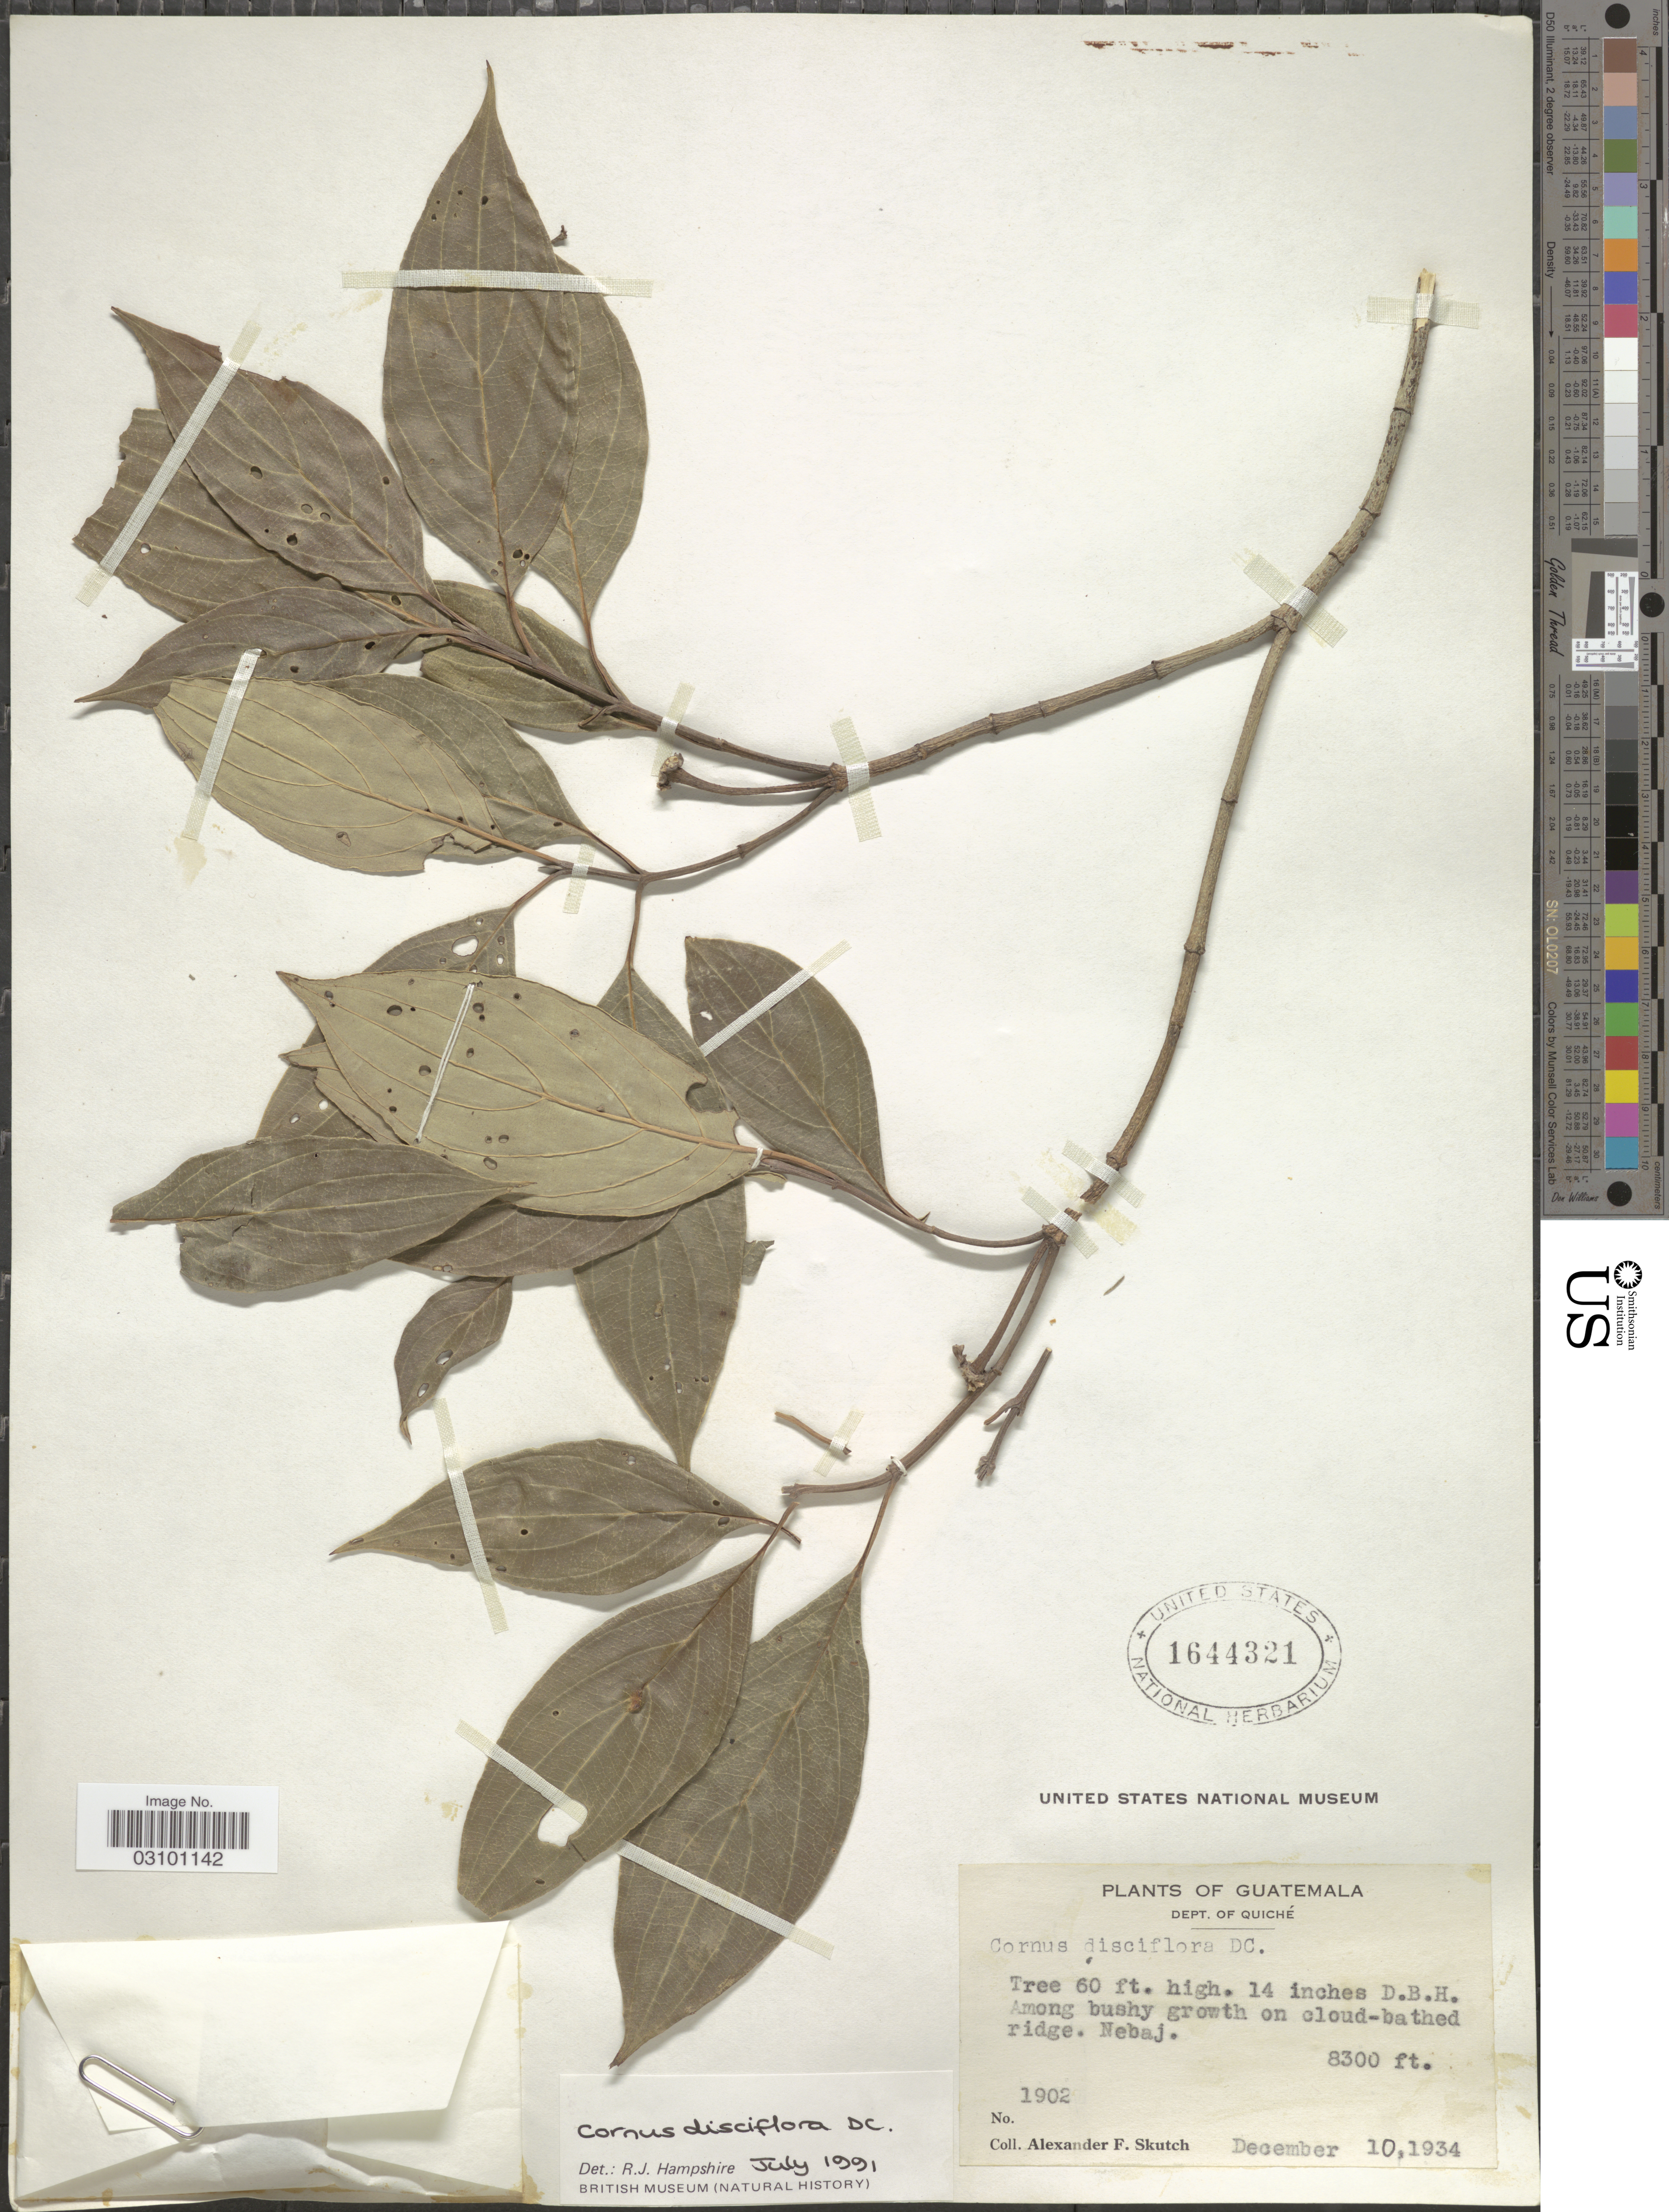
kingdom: Plantae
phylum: Tracheophyta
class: Magnoliopsida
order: Cornales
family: Cornaceae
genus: Cornus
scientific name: Cornus disciflora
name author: Moc. & Sessé ex DC.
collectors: A. F. Skutch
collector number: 1902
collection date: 1934-12-10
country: Guatemala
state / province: El Quiché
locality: Dept. of Quiché. Among bushy growth on cloud-bathed ridge. Nebaj.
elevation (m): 2530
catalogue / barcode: US 1644321